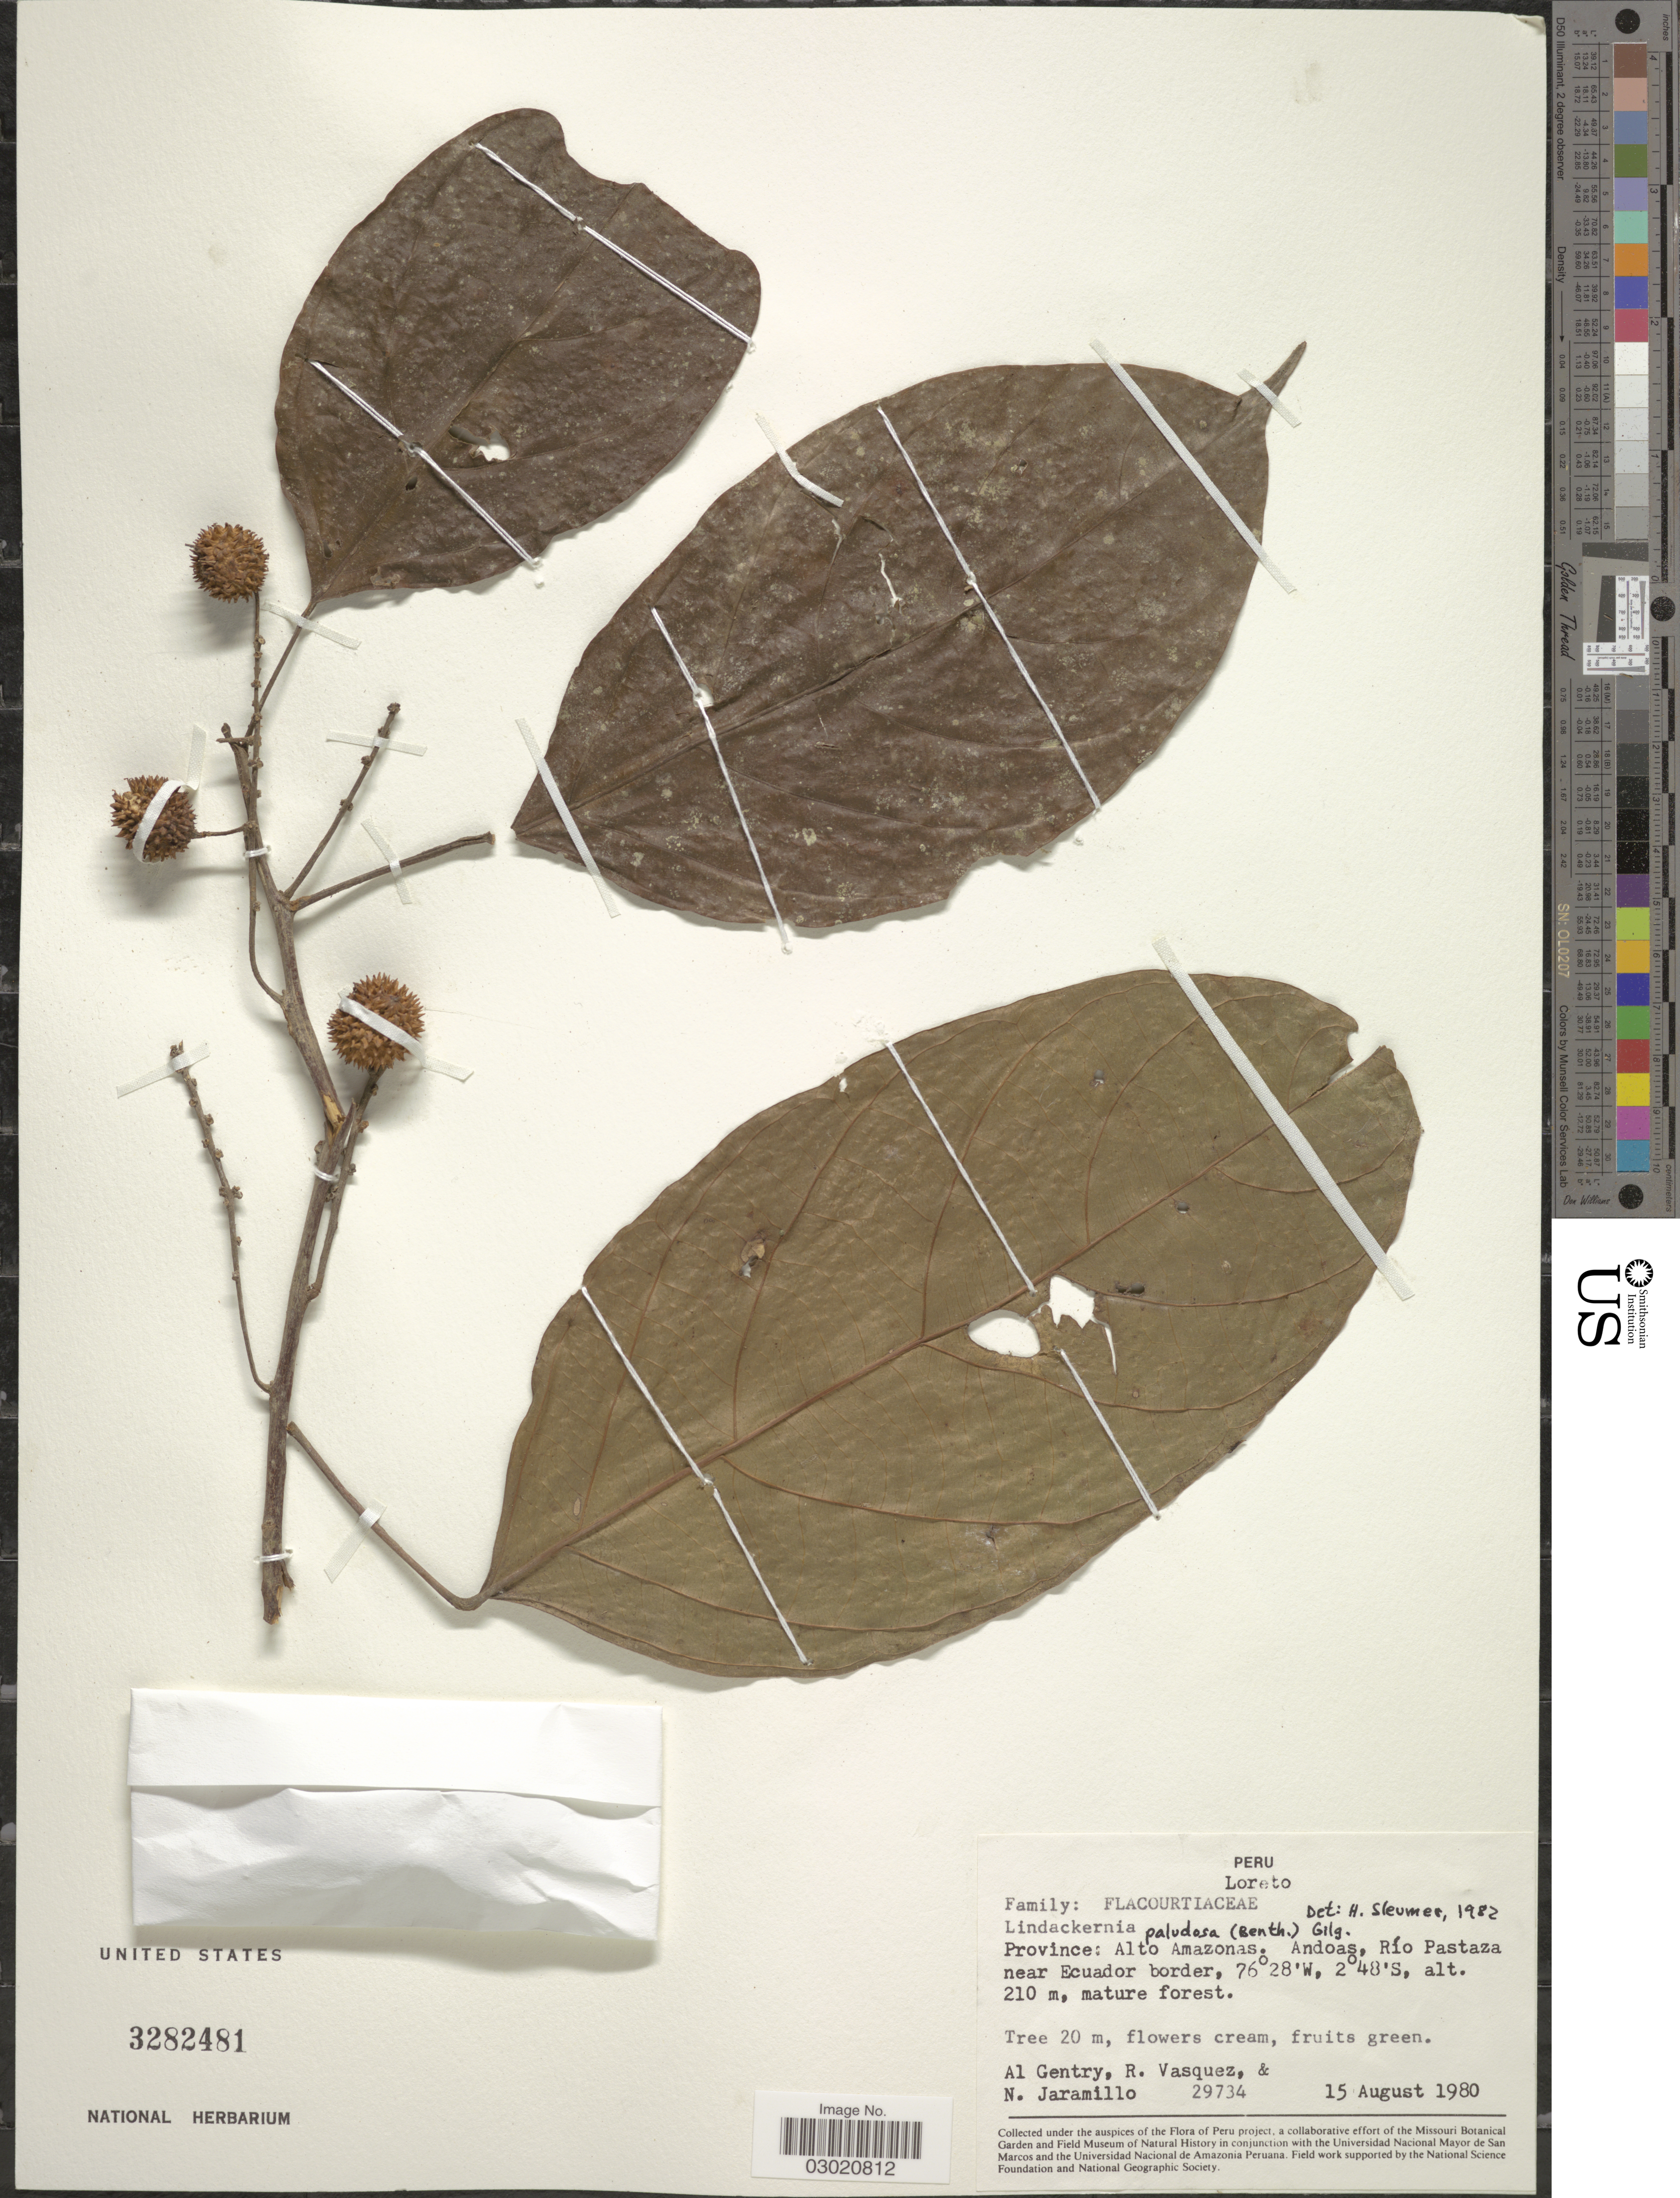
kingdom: Plantae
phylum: Tracheophyta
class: Magnoliopsida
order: Malpighiales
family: Achariaceae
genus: Lindackeria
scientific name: Lindackeria paludosa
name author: (Benth.) Gilg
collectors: A. H. Gentry, R. Vasquez & N. Jaramillo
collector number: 29734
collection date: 1980-08-15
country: Peru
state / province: Loreto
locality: Province: Alto Amazonas, Andoas, Río Pastaza near Ecuador border.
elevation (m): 210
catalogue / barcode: US 3282481